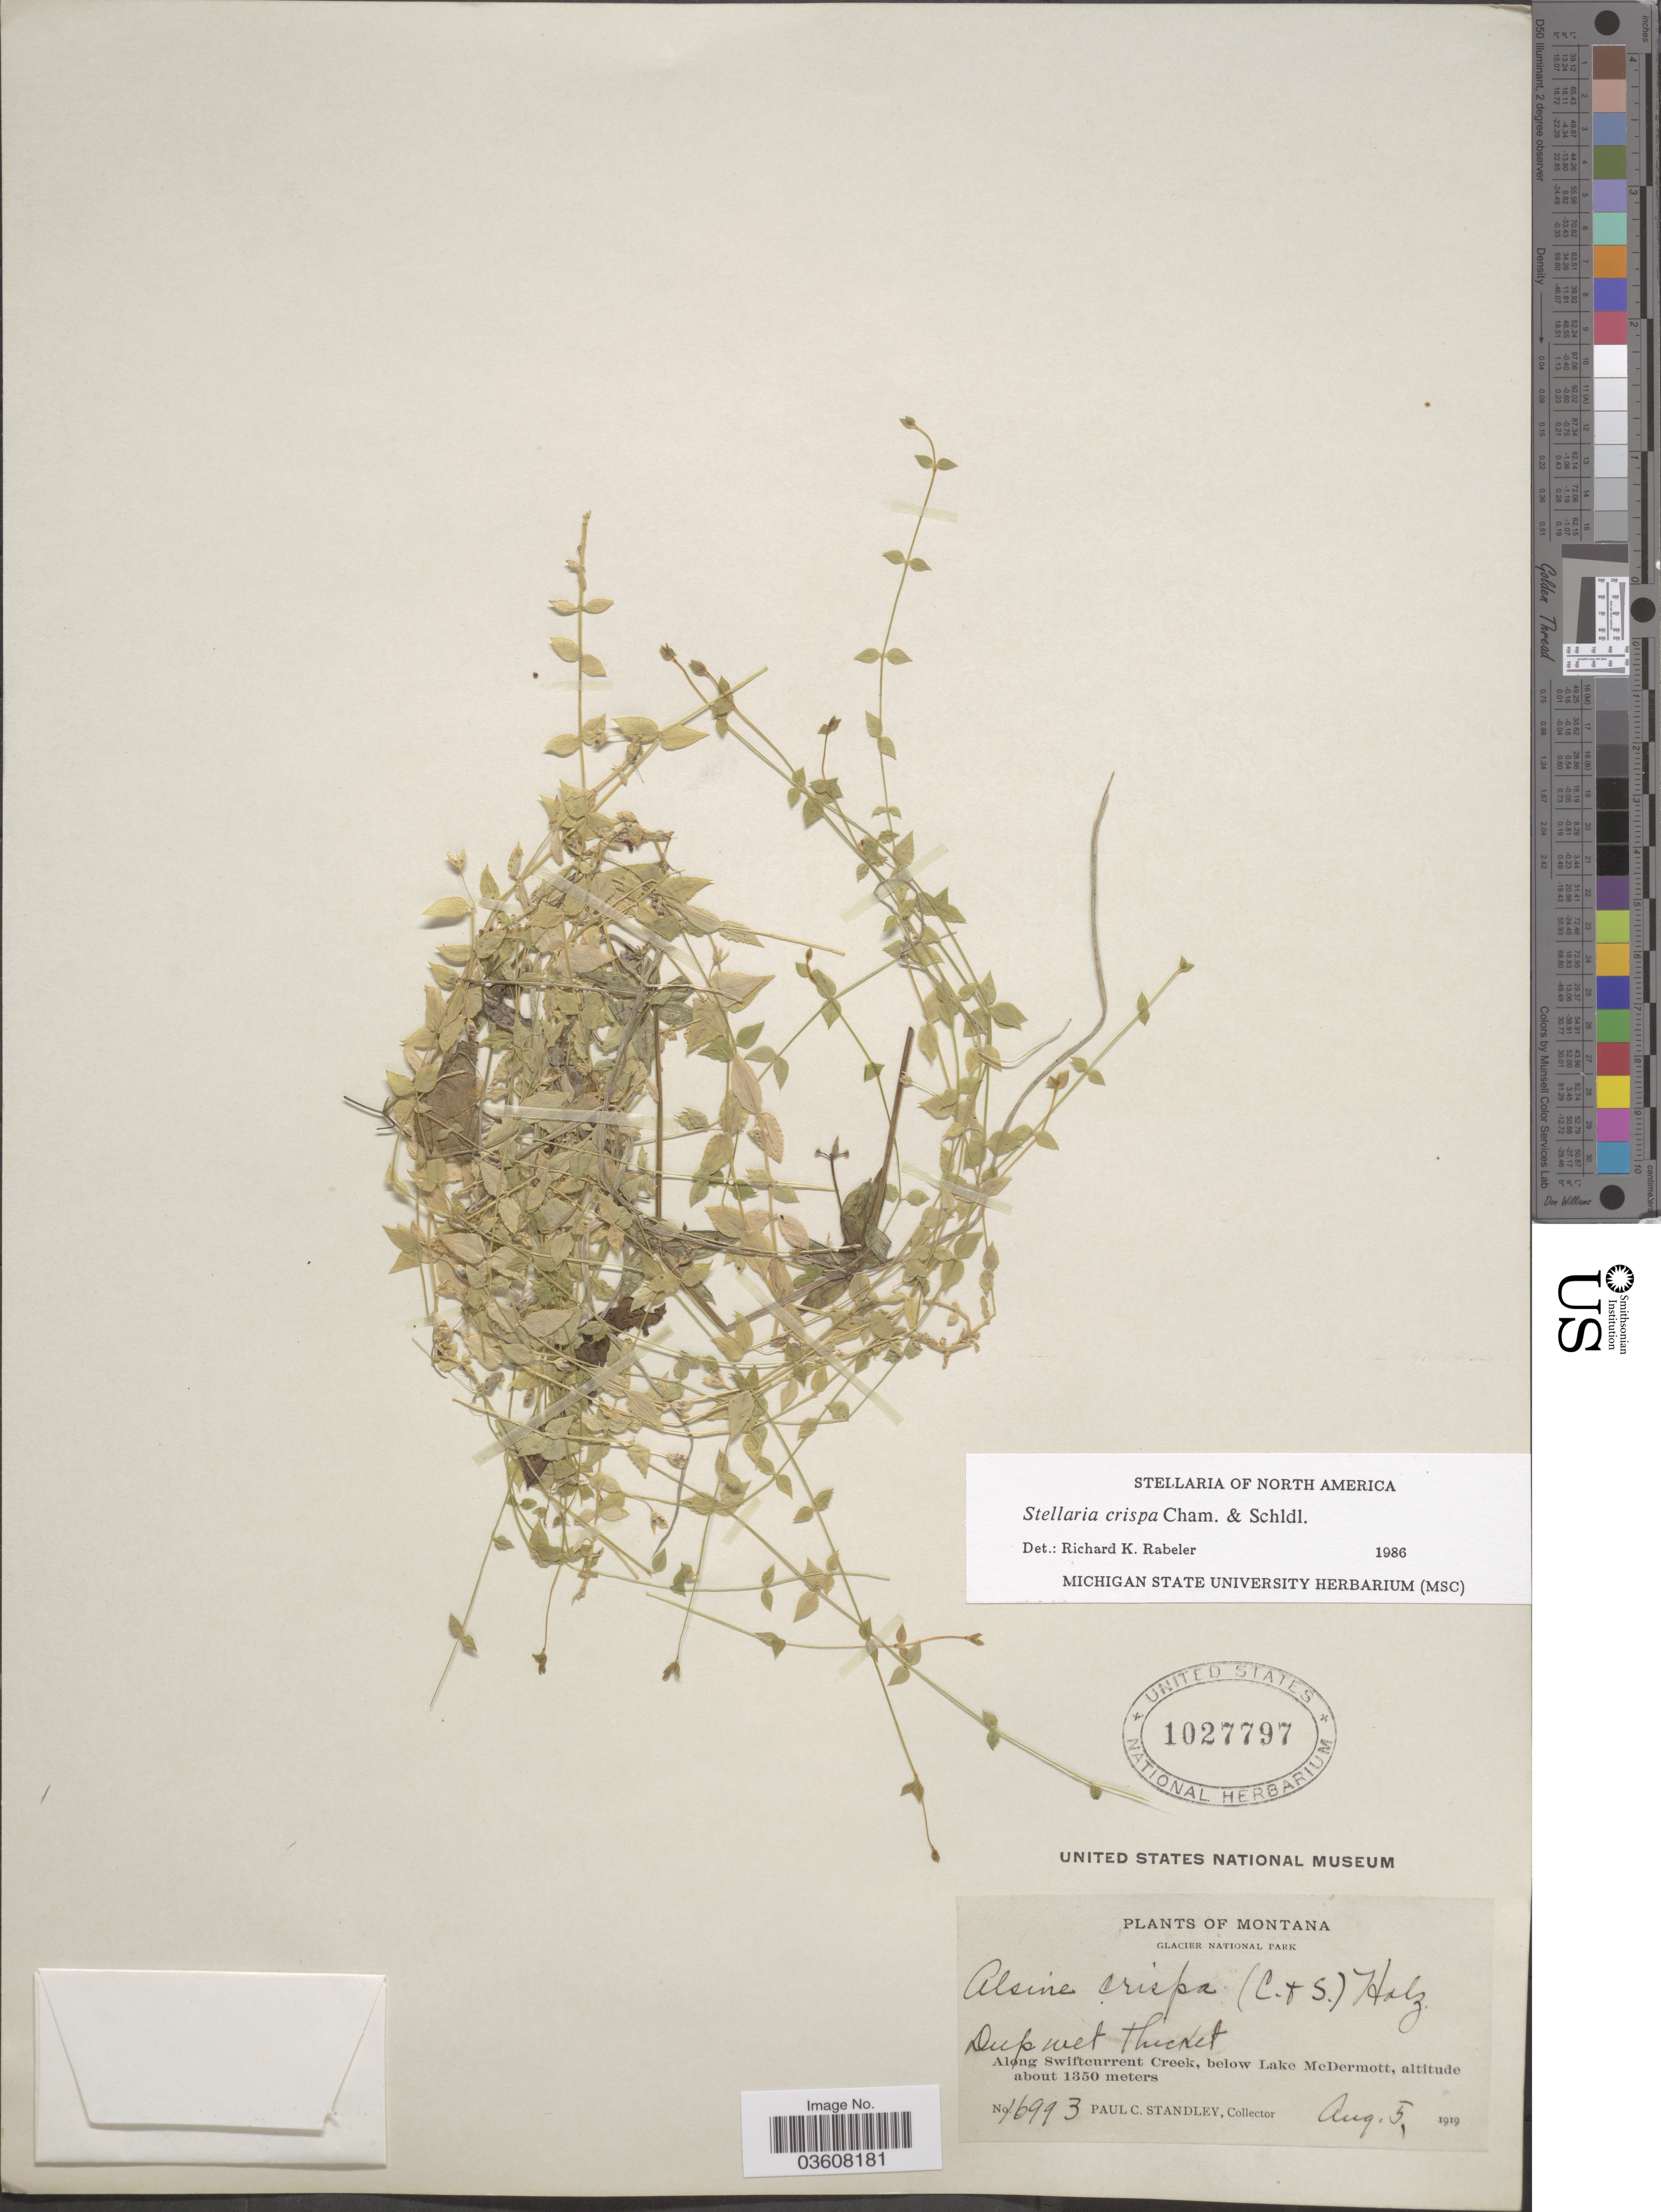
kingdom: Plantae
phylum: Tracheophyta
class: Magnoliopsida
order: Caryophyllales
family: Caryophyllaceae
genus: Stellaria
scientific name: Stellaria crispa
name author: Cham. & Schltdl.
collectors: P. C. Standley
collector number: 16993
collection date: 1919-08-05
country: United States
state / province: Montana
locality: Glacier National Park. Along Swiftcurrent Creek, below Lake McDermott.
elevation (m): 1350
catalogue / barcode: US 1027797